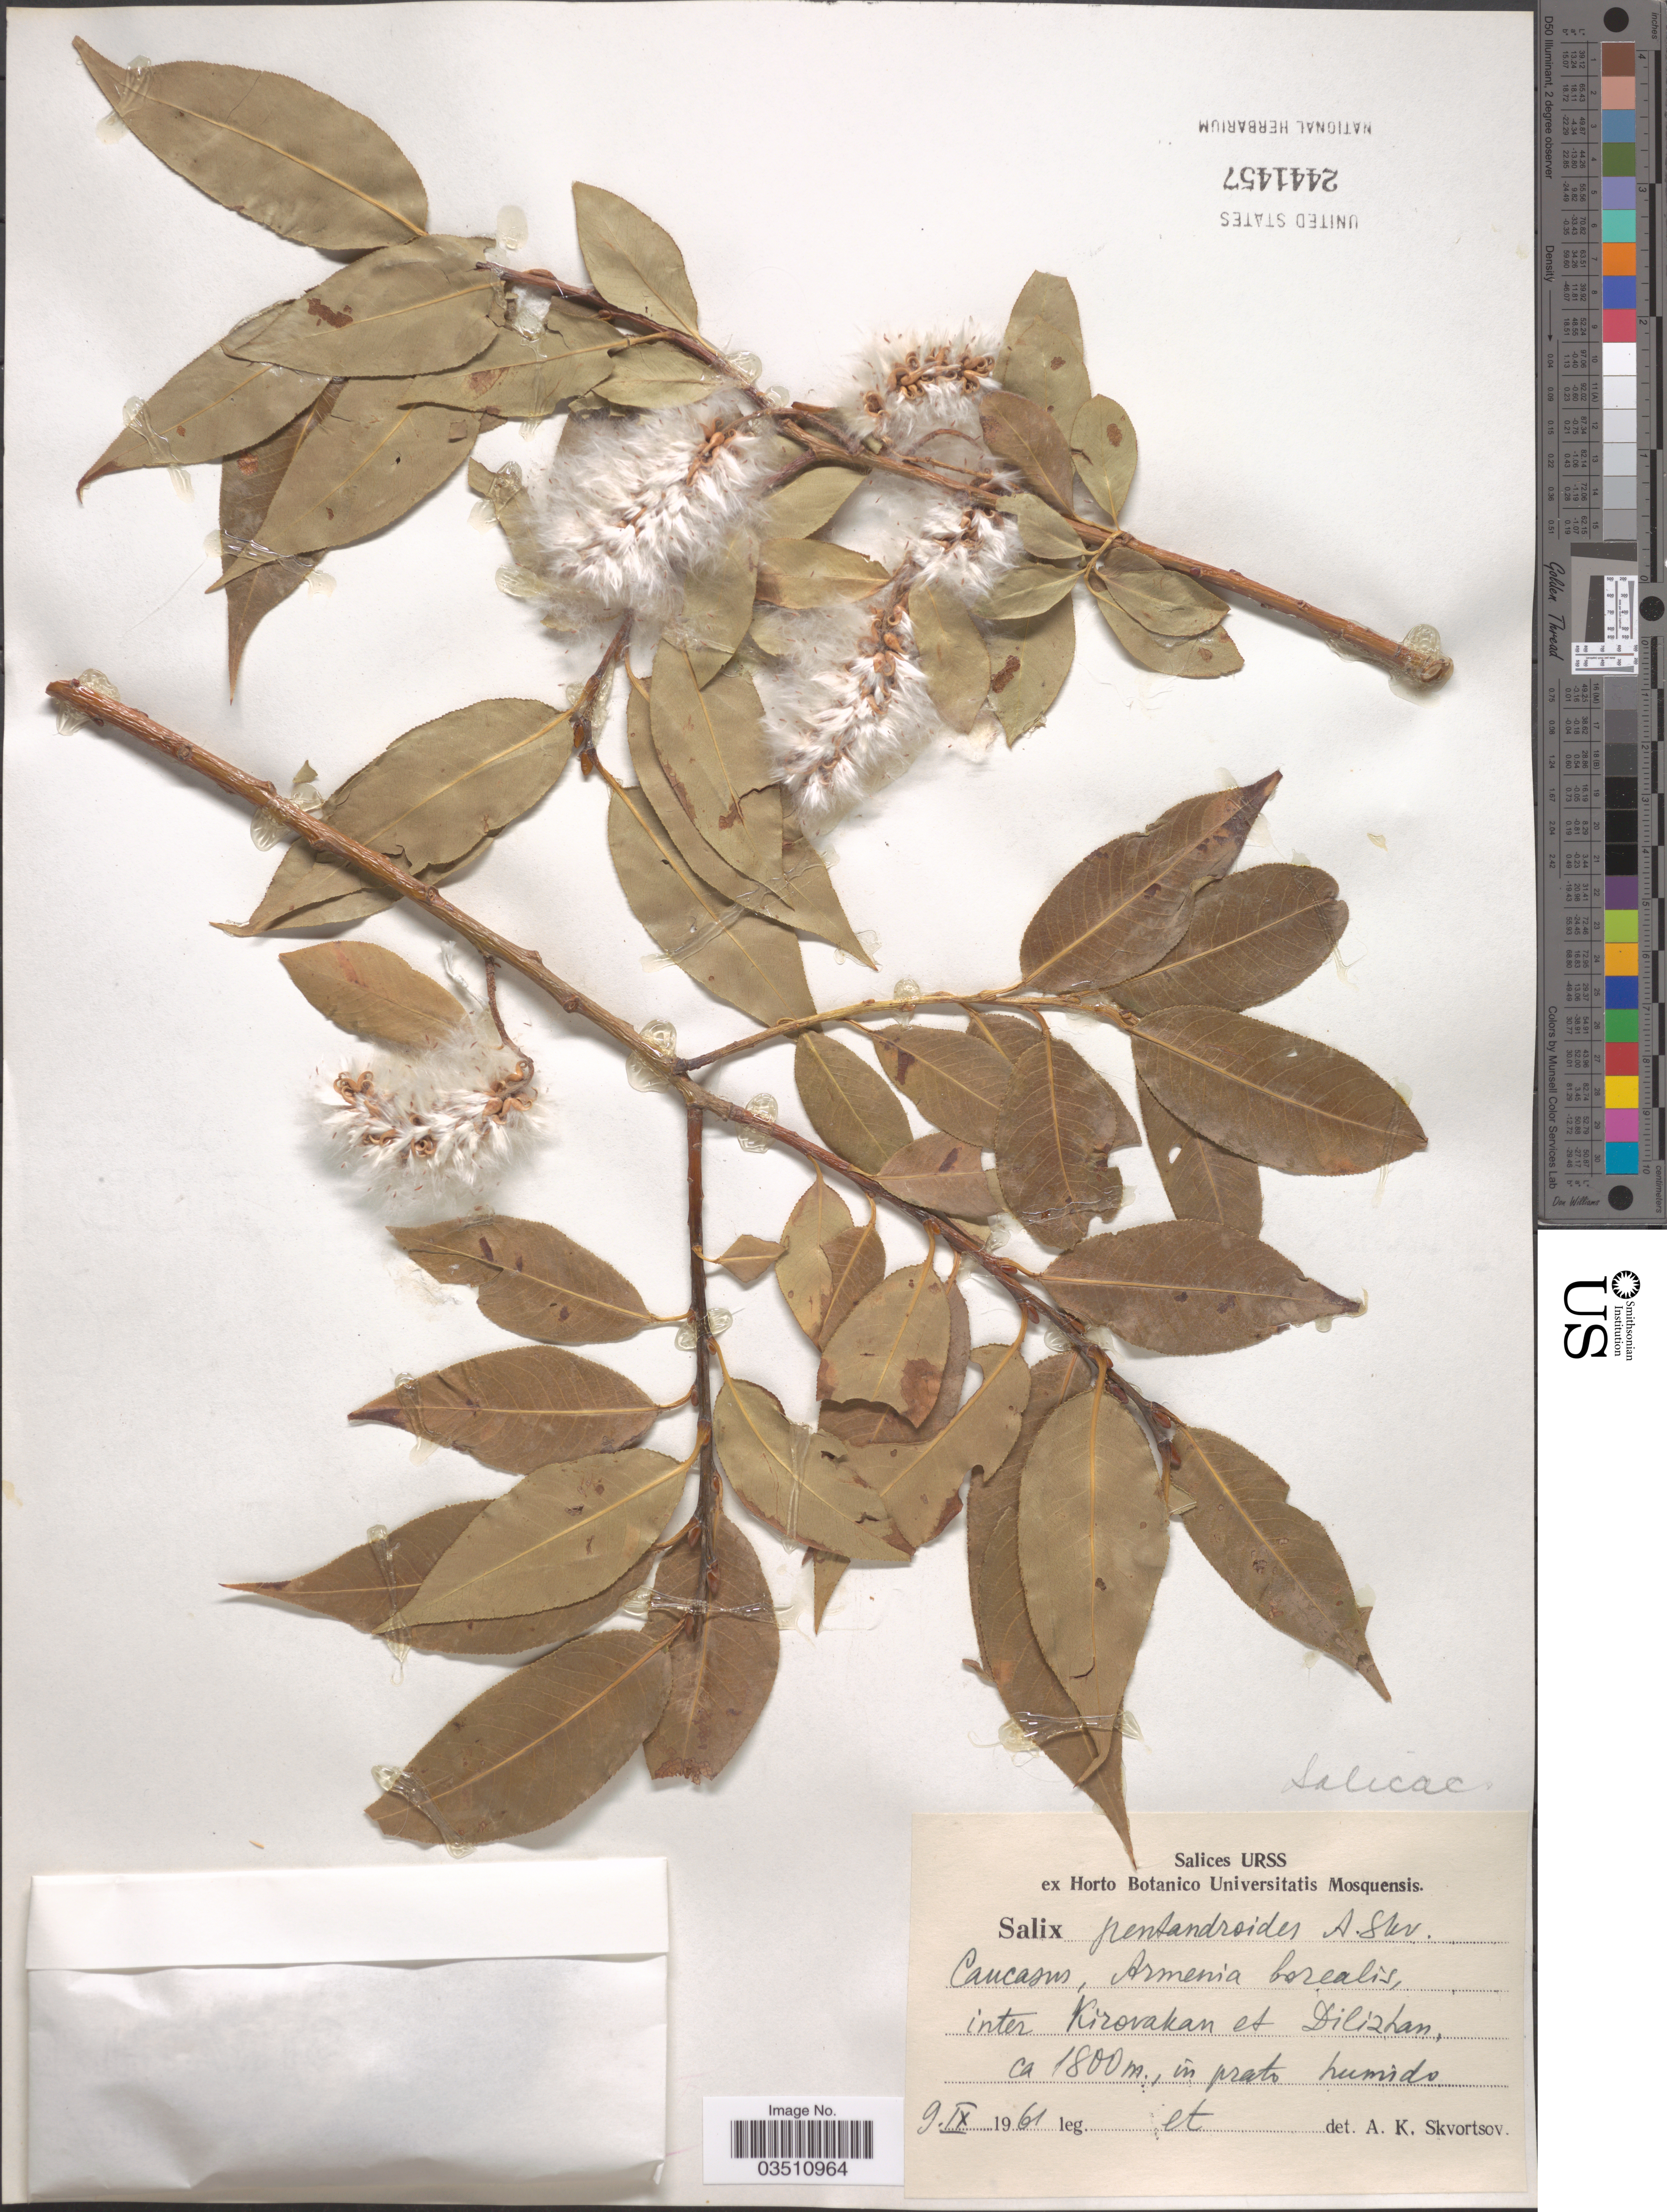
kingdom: Plantae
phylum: Tracheophyta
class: Magnoliopsida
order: Malpighiales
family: Salicaceae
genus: Salix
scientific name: Salix pentandroides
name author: A.K. Skvortsov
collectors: A. K. Skvortsov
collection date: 1961-09-09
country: Armenia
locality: Caucasus, Armenia borealis, inter Kirovakan et Dilizhan.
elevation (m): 1800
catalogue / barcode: US 2441457